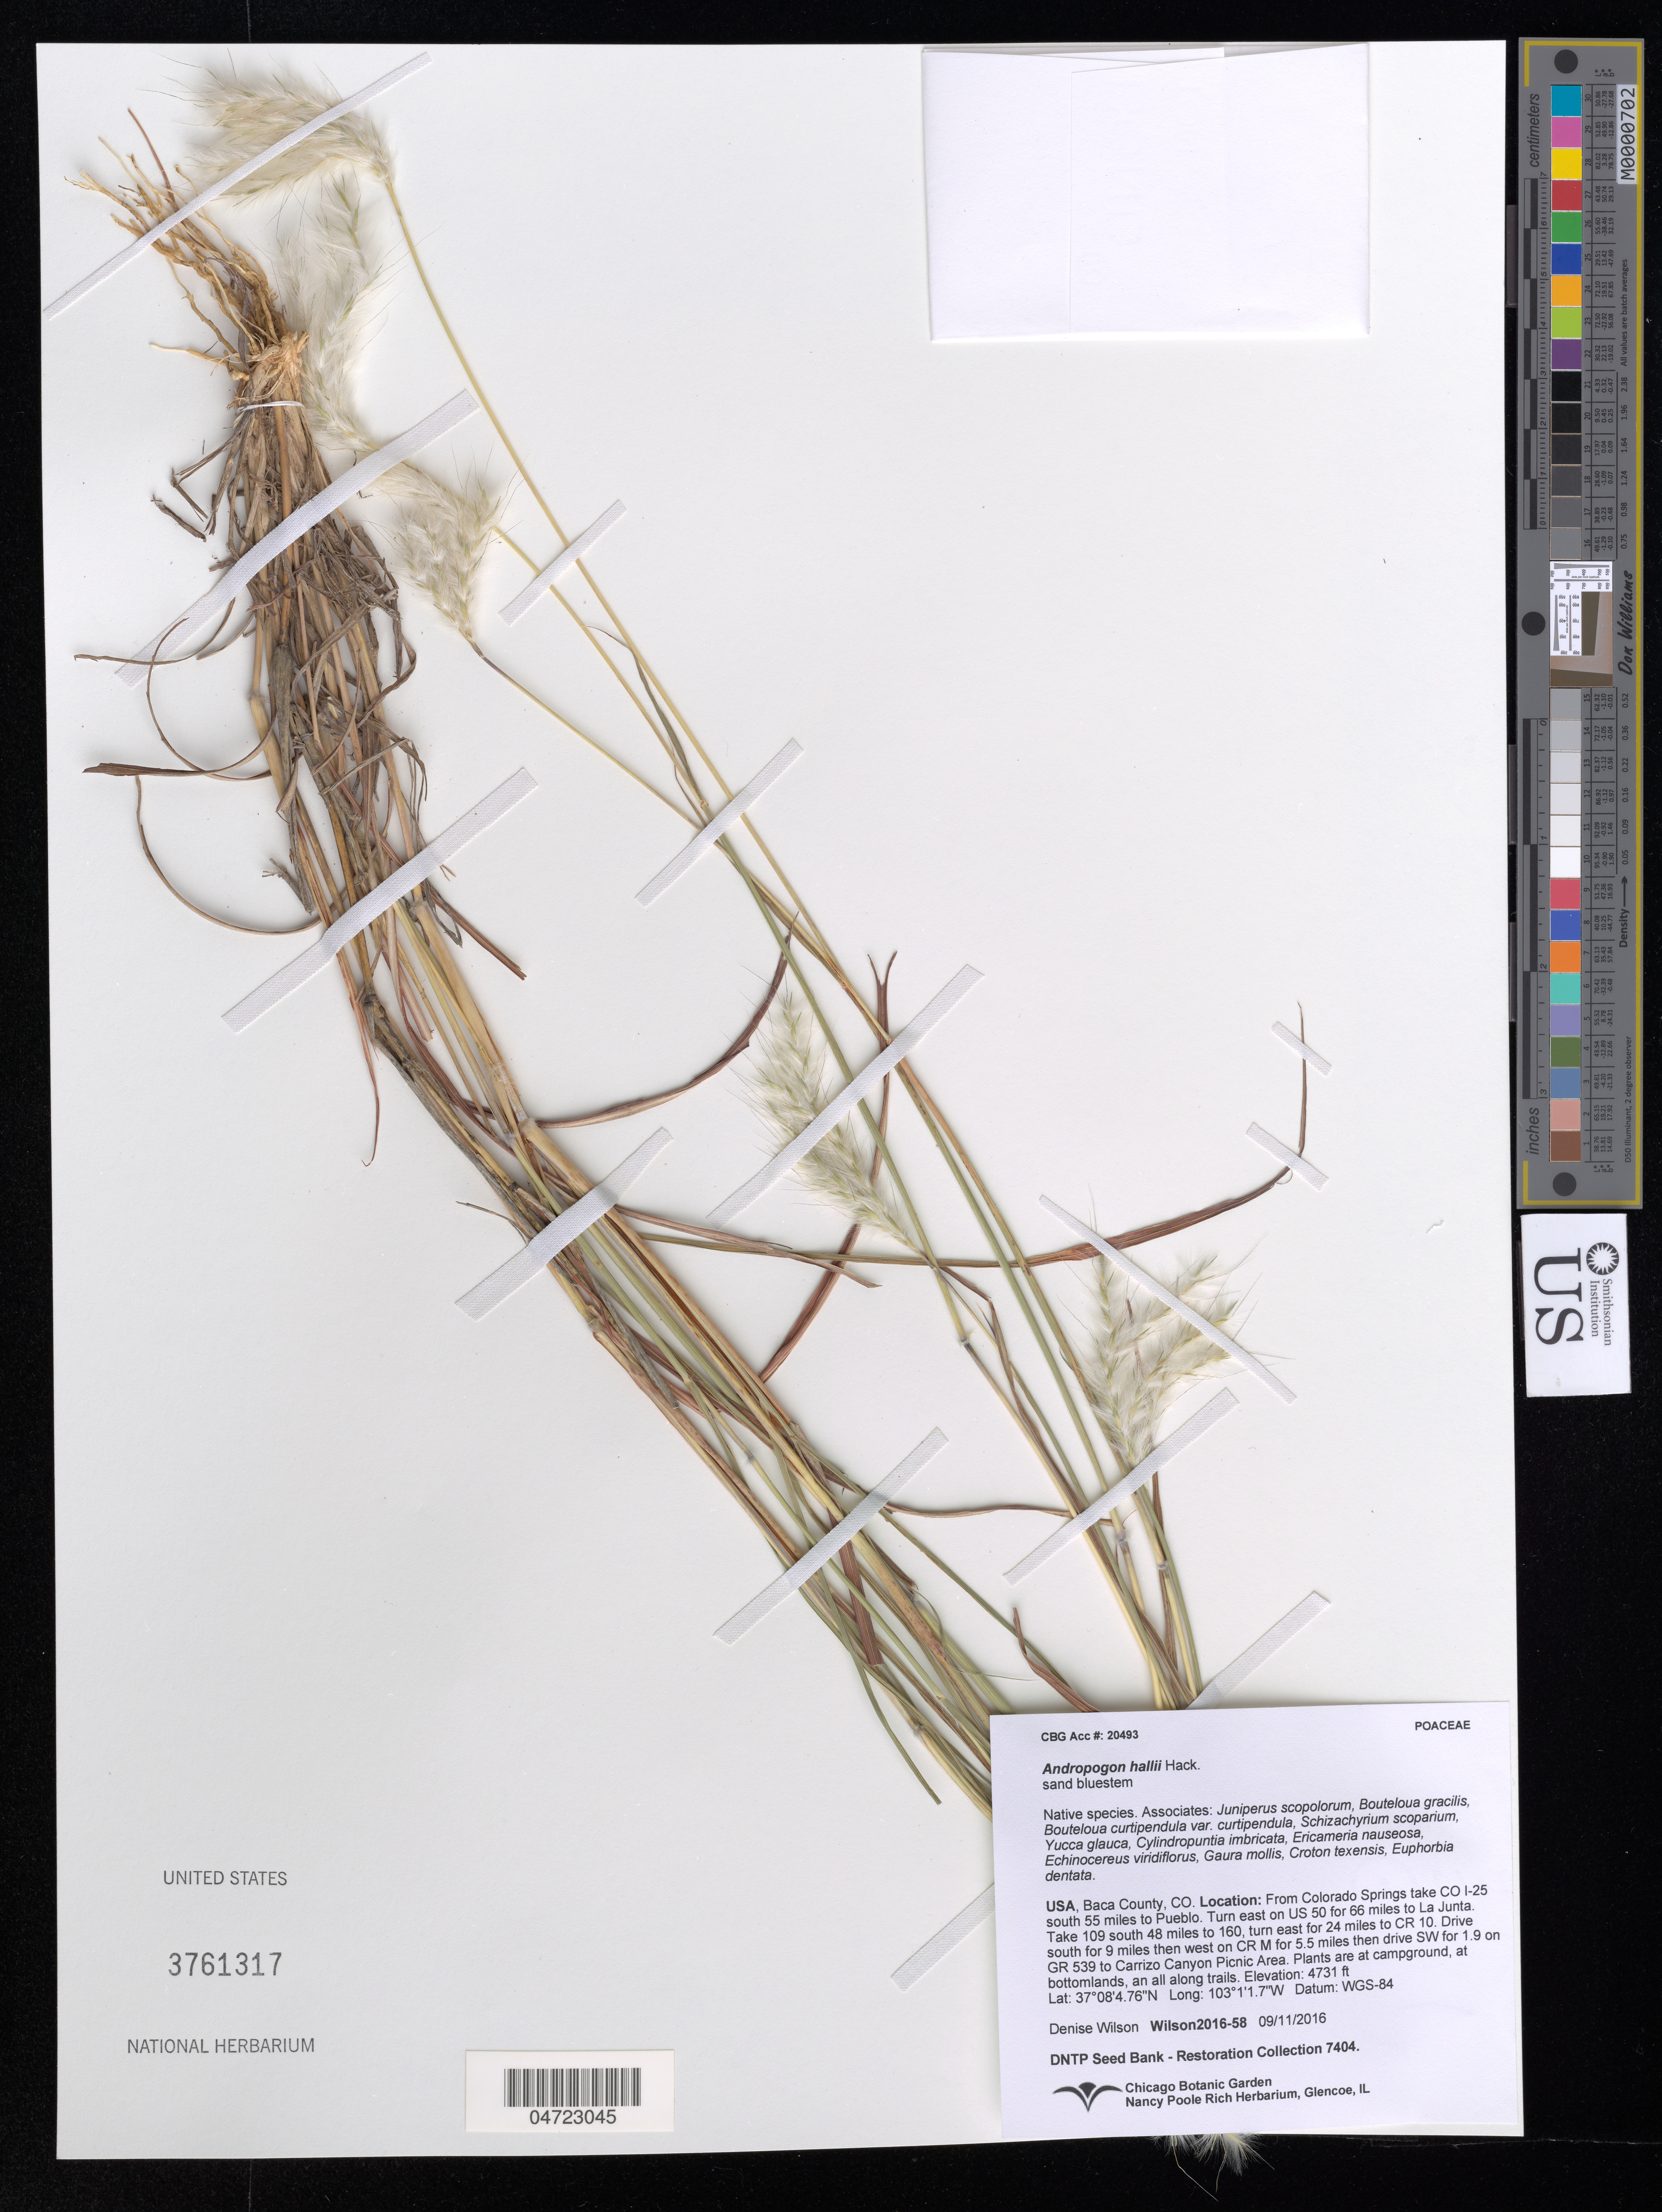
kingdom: Plantae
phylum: Tracheophyta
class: Liliopsida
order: Poales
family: Poaceae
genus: Andropogon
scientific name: Andropogon hallii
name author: Hack.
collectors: D. Wilson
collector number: Wilson2016-58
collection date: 2016-09-11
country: United States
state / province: Colorado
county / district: Baca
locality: Baca County. From Colorado Springs take CO I-25 south 55 miles to Pueblo. Turn east on US 50 for 66 miles to La Junta. Take 109 south 48 miles to 160, turn east for 24 miles to CR 10. Drive south for 9 miles then west on CR M for 5.5 miles then drive SW for 1.9 on GR 539 to Carrizo Canyon Picnic Area. Plants are at campground, at bottomlands, an all along trails.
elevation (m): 1442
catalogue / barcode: US 3761317